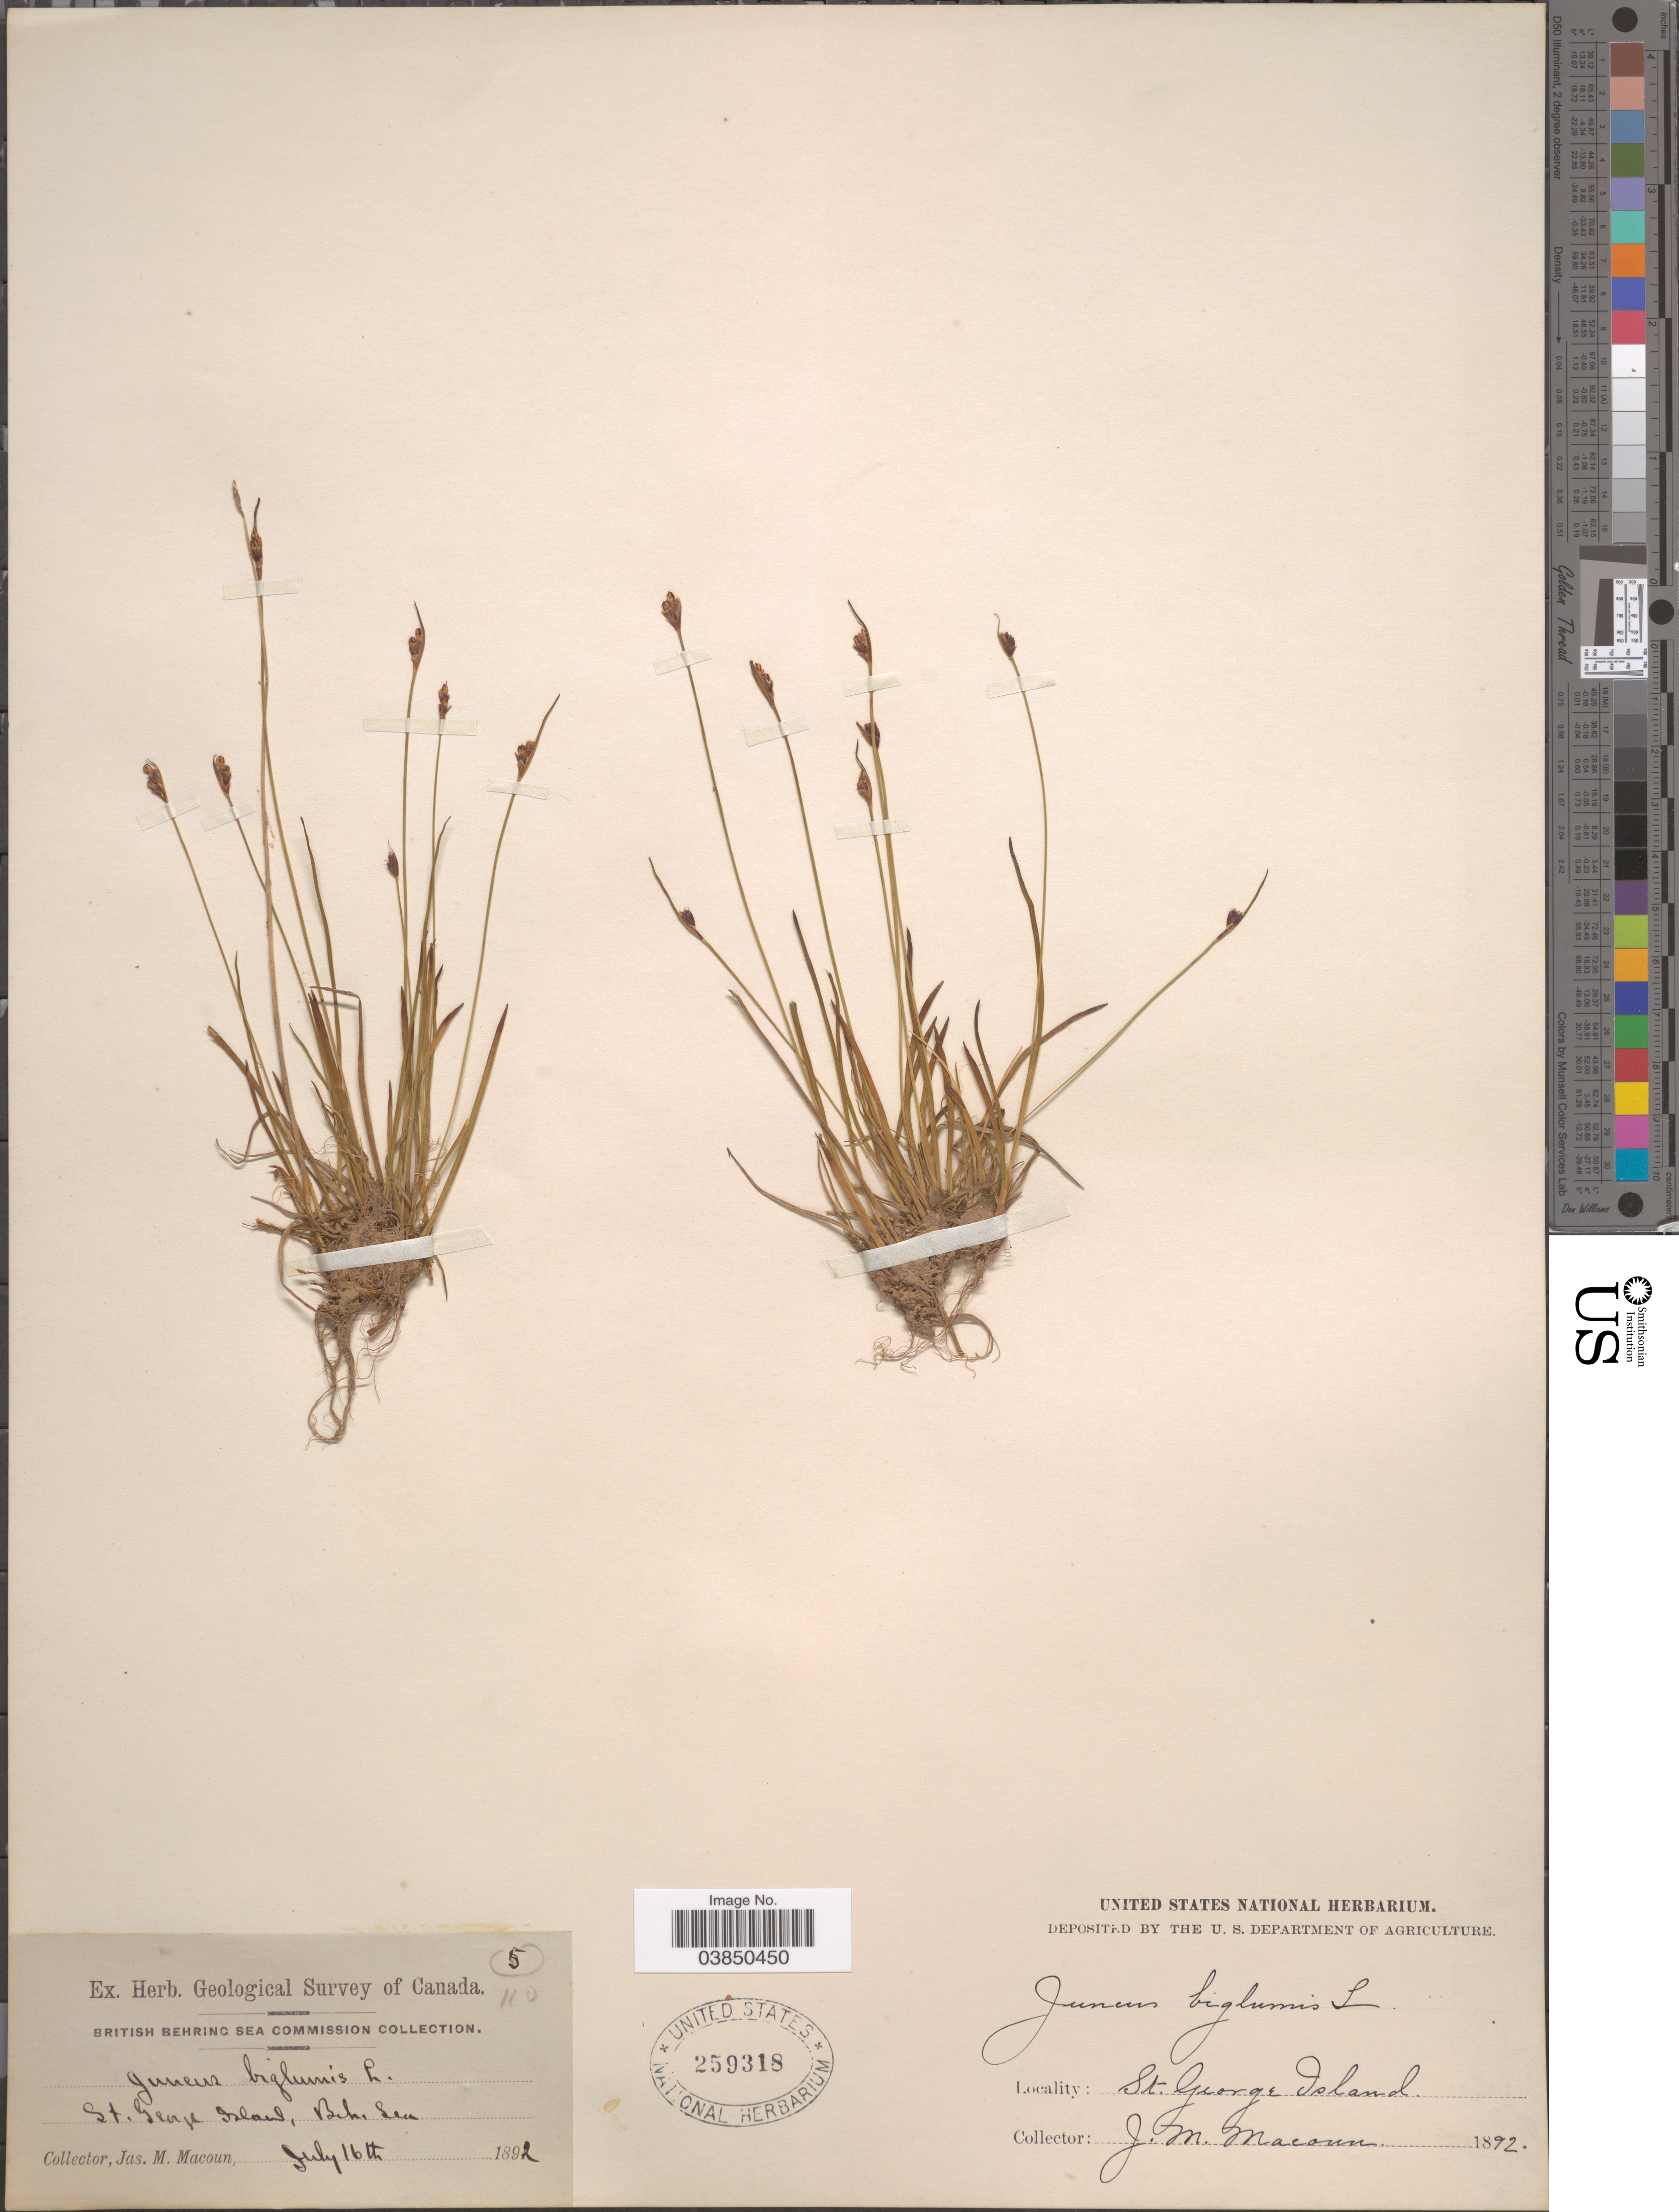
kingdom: Plantae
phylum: Tracheophyta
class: Liliopsida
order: Poales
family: Juncaceae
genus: Juncus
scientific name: Juncus biglumis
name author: L.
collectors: J. Macoun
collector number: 5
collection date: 1892-07-16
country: United States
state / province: Alaska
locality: St. George Island, Beh. Sea.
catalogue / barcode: US 259318